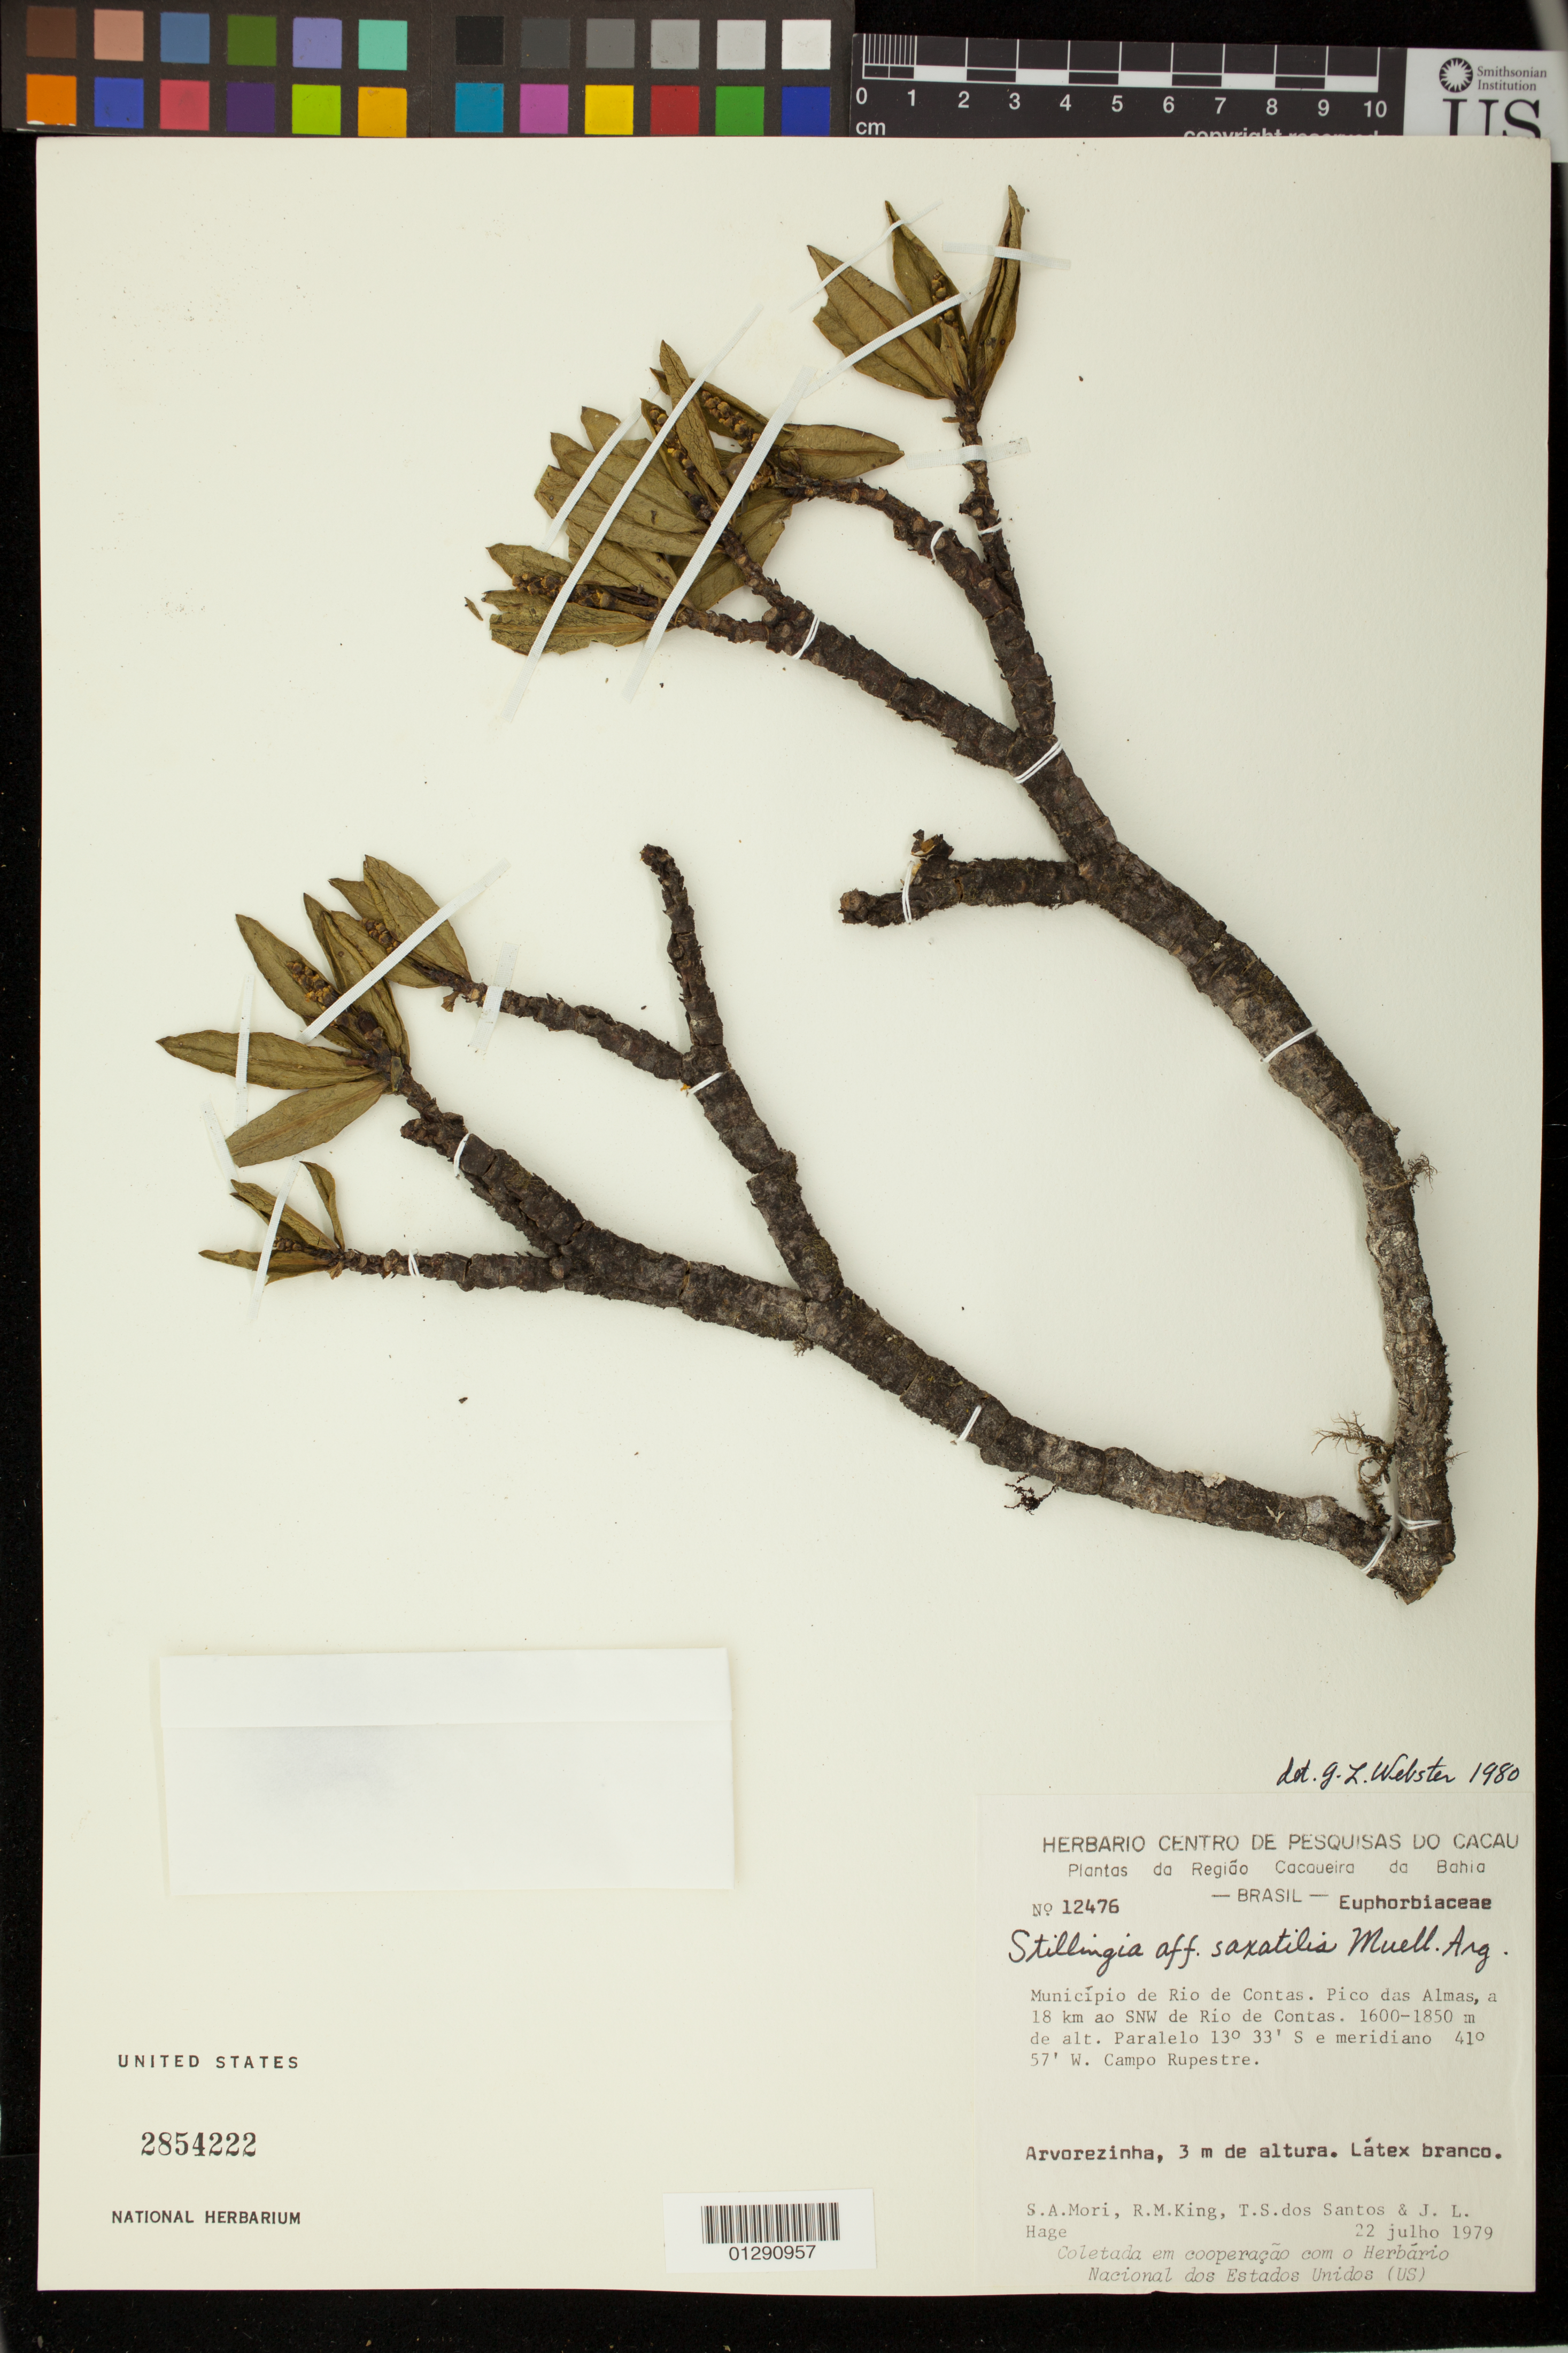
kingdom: Plantae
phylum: Tracheophyta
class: Magnoliopsida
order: Malpighiales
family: Euphorbiaceae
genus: Stillingia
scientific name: Stillingia saxatilis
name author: Müll. Arg.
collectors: S. Mori, R. M. King, T. S. Santos & J. Hage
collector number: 12476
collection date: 1979-07-22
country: Brazil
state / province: Bahia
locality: Municipio de Rio de Contas. Pico das Almas, a 18 km ao SNW de Rio de Contas. Campo Rupestre.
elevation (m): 1600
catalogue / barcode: US 2854222